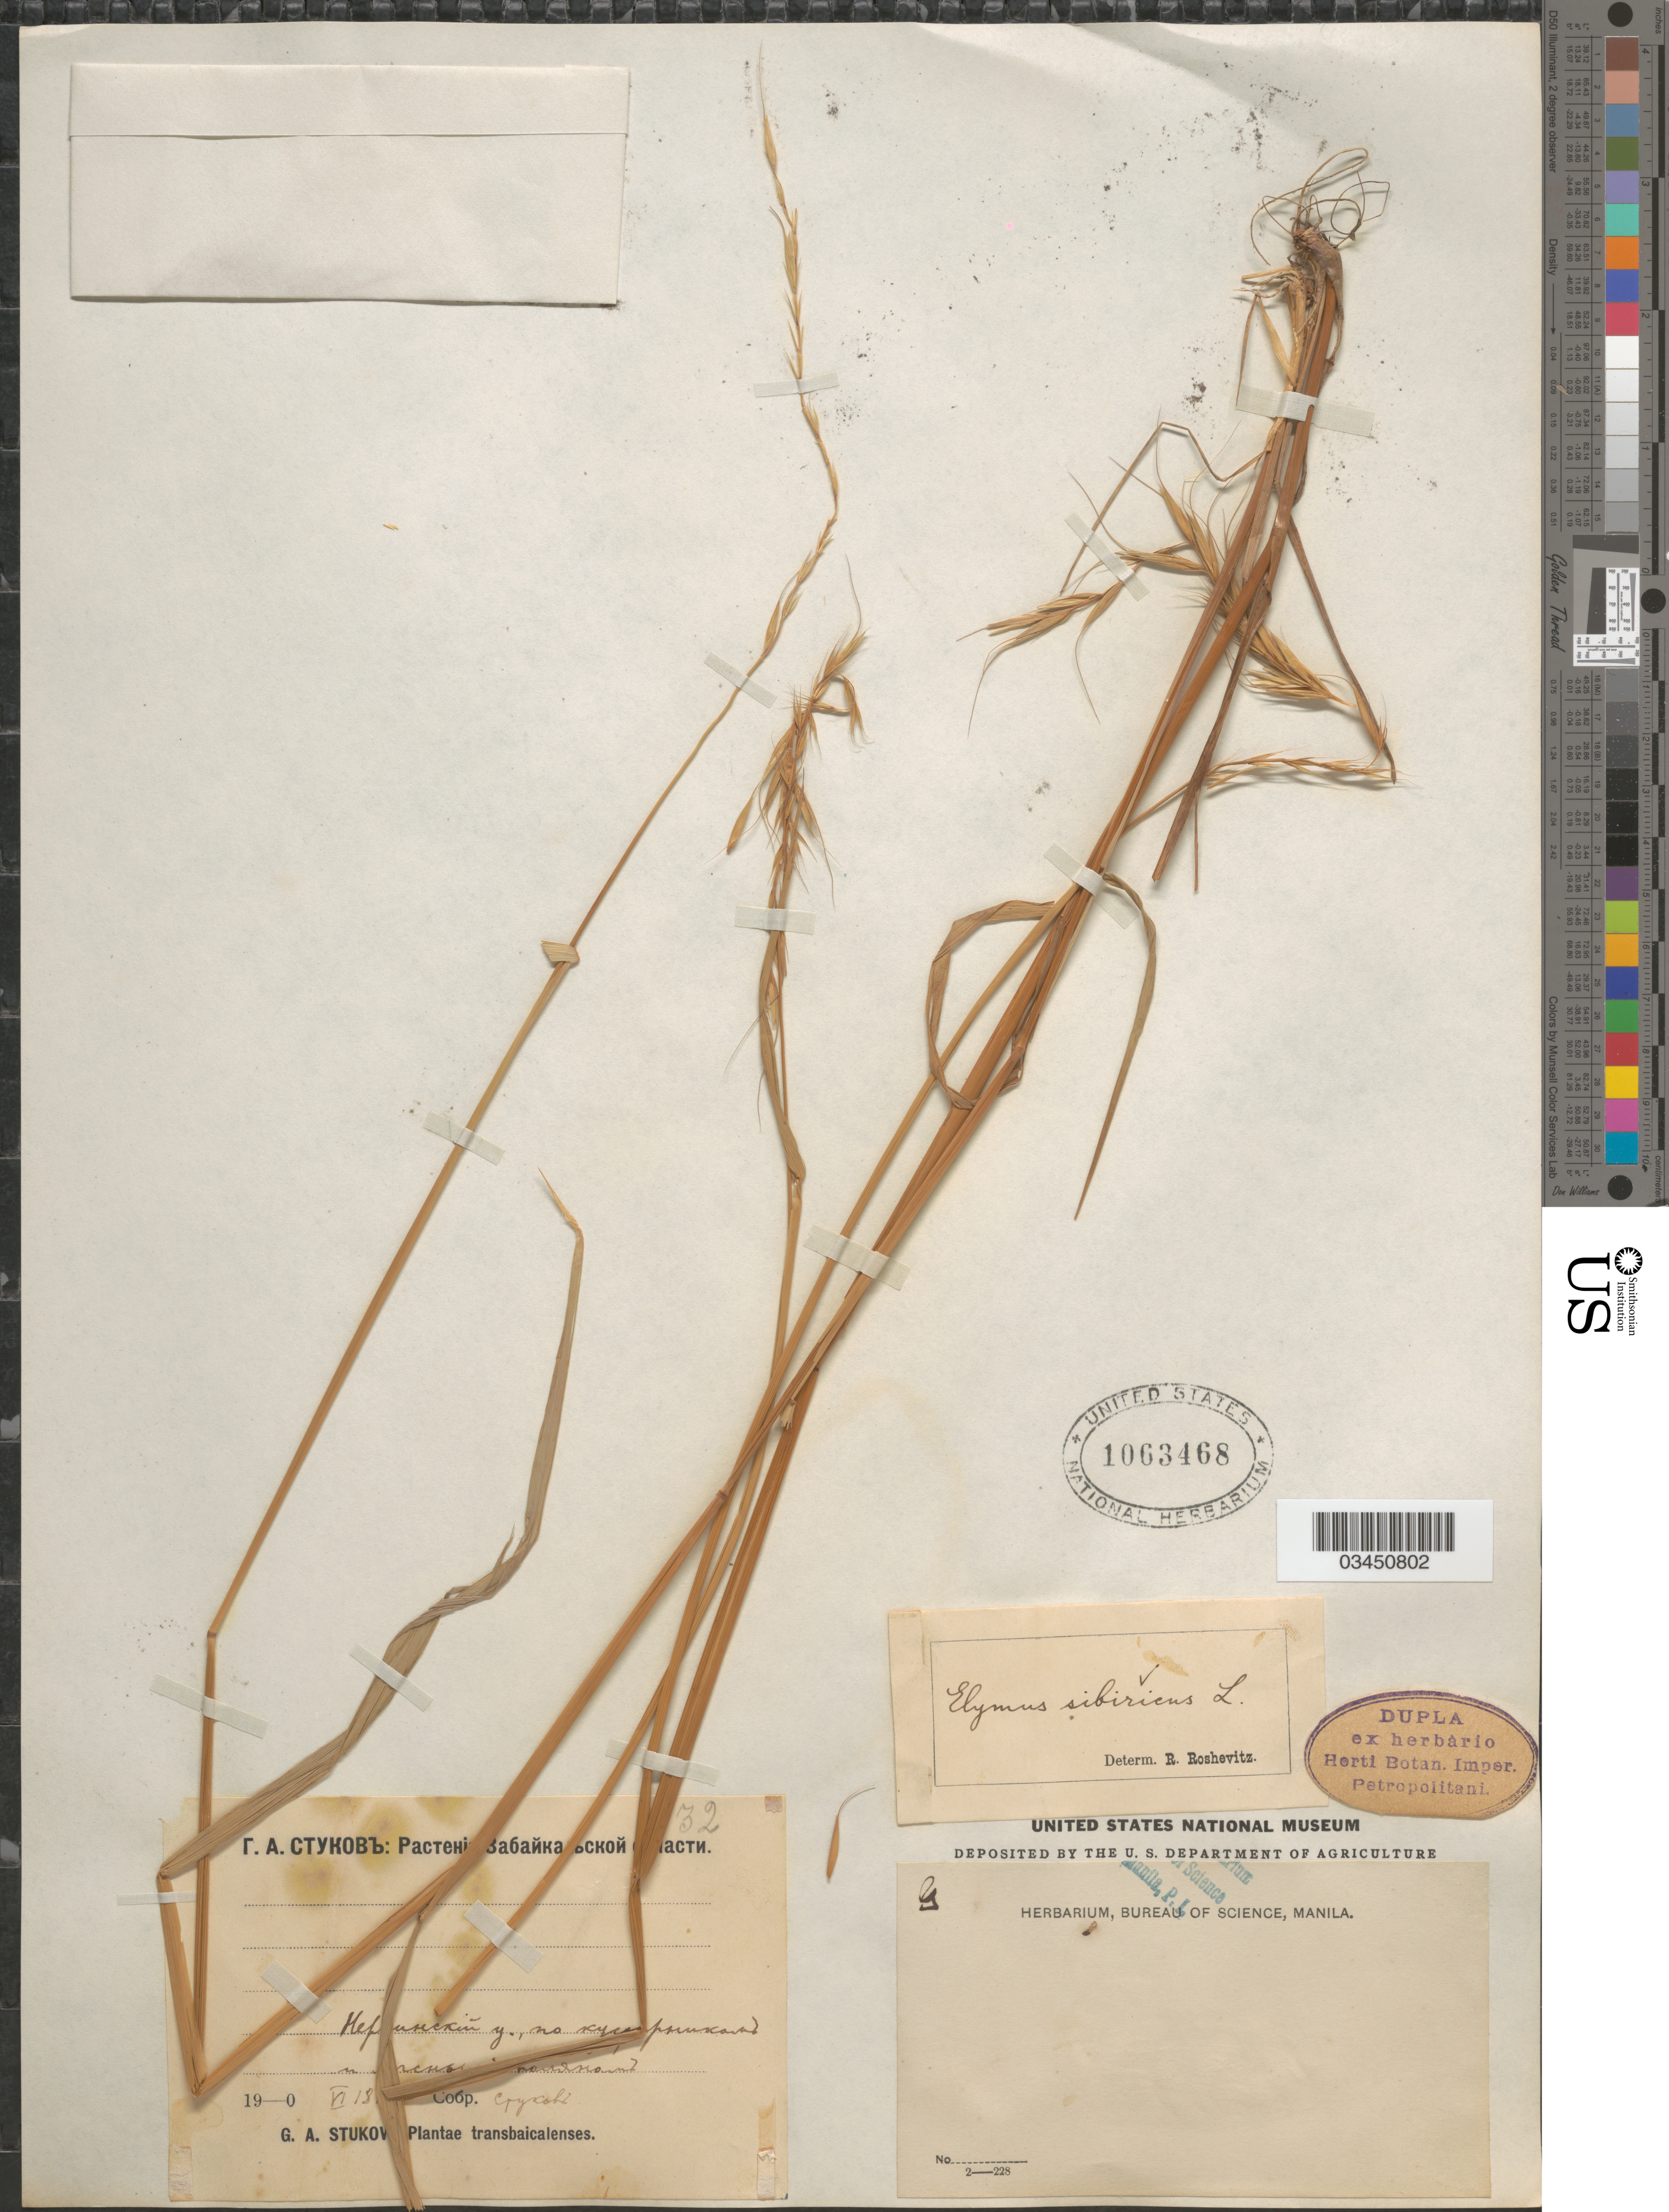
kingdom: Plantae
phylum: Tracheophyta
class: Liliopsida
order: Poales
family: Poaceae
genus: Elymus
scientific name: Elymus sibiricus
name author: L.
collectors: G. Stukov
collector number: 32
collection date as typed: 6 18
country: Russian Federation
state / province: Zabaykalsky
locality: Vicinity of Nerchinsk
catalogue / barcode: US 1063468